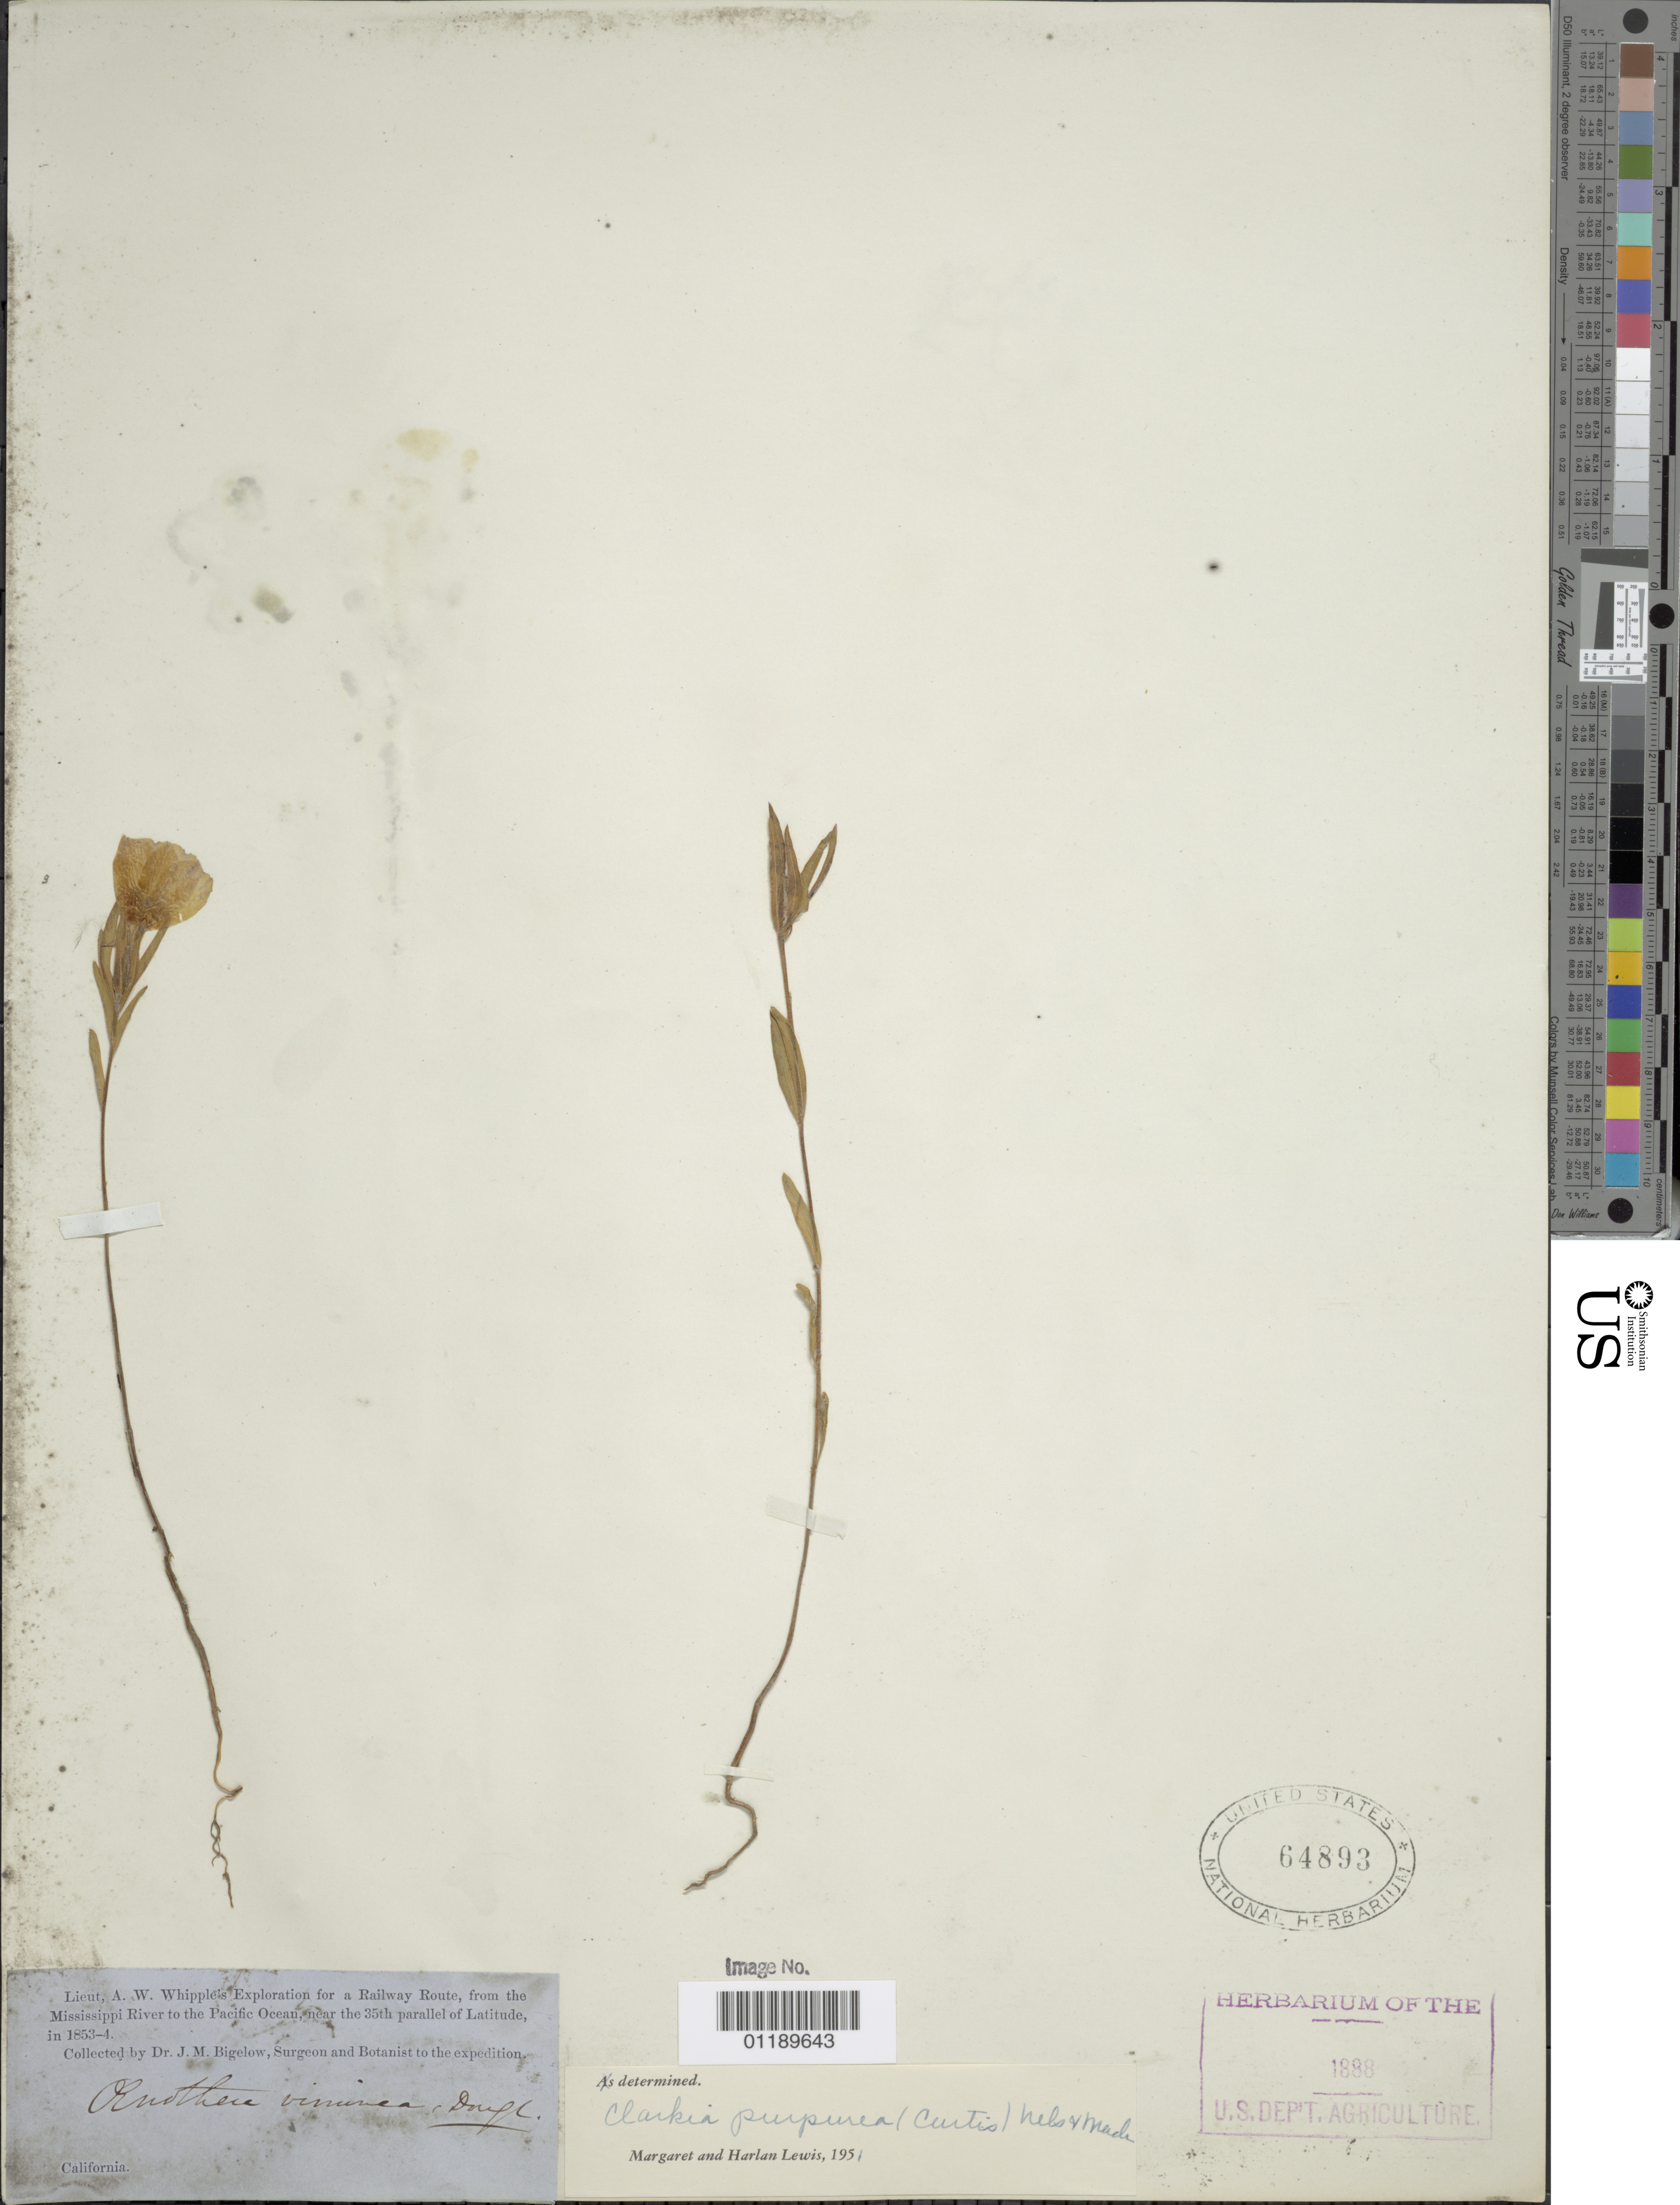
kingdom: Plantae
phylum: Tracheophyta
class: Magnoliopsida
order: Myrtales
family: Onagraceae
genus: Clarkia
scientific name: Clarkia purpurea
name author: (Curtis) A. Nelson & J.F. Macbr.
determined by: Lewis, --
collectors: J. M. Bigelow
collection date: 1853/1854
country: United States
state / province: California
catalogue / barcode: US 64893